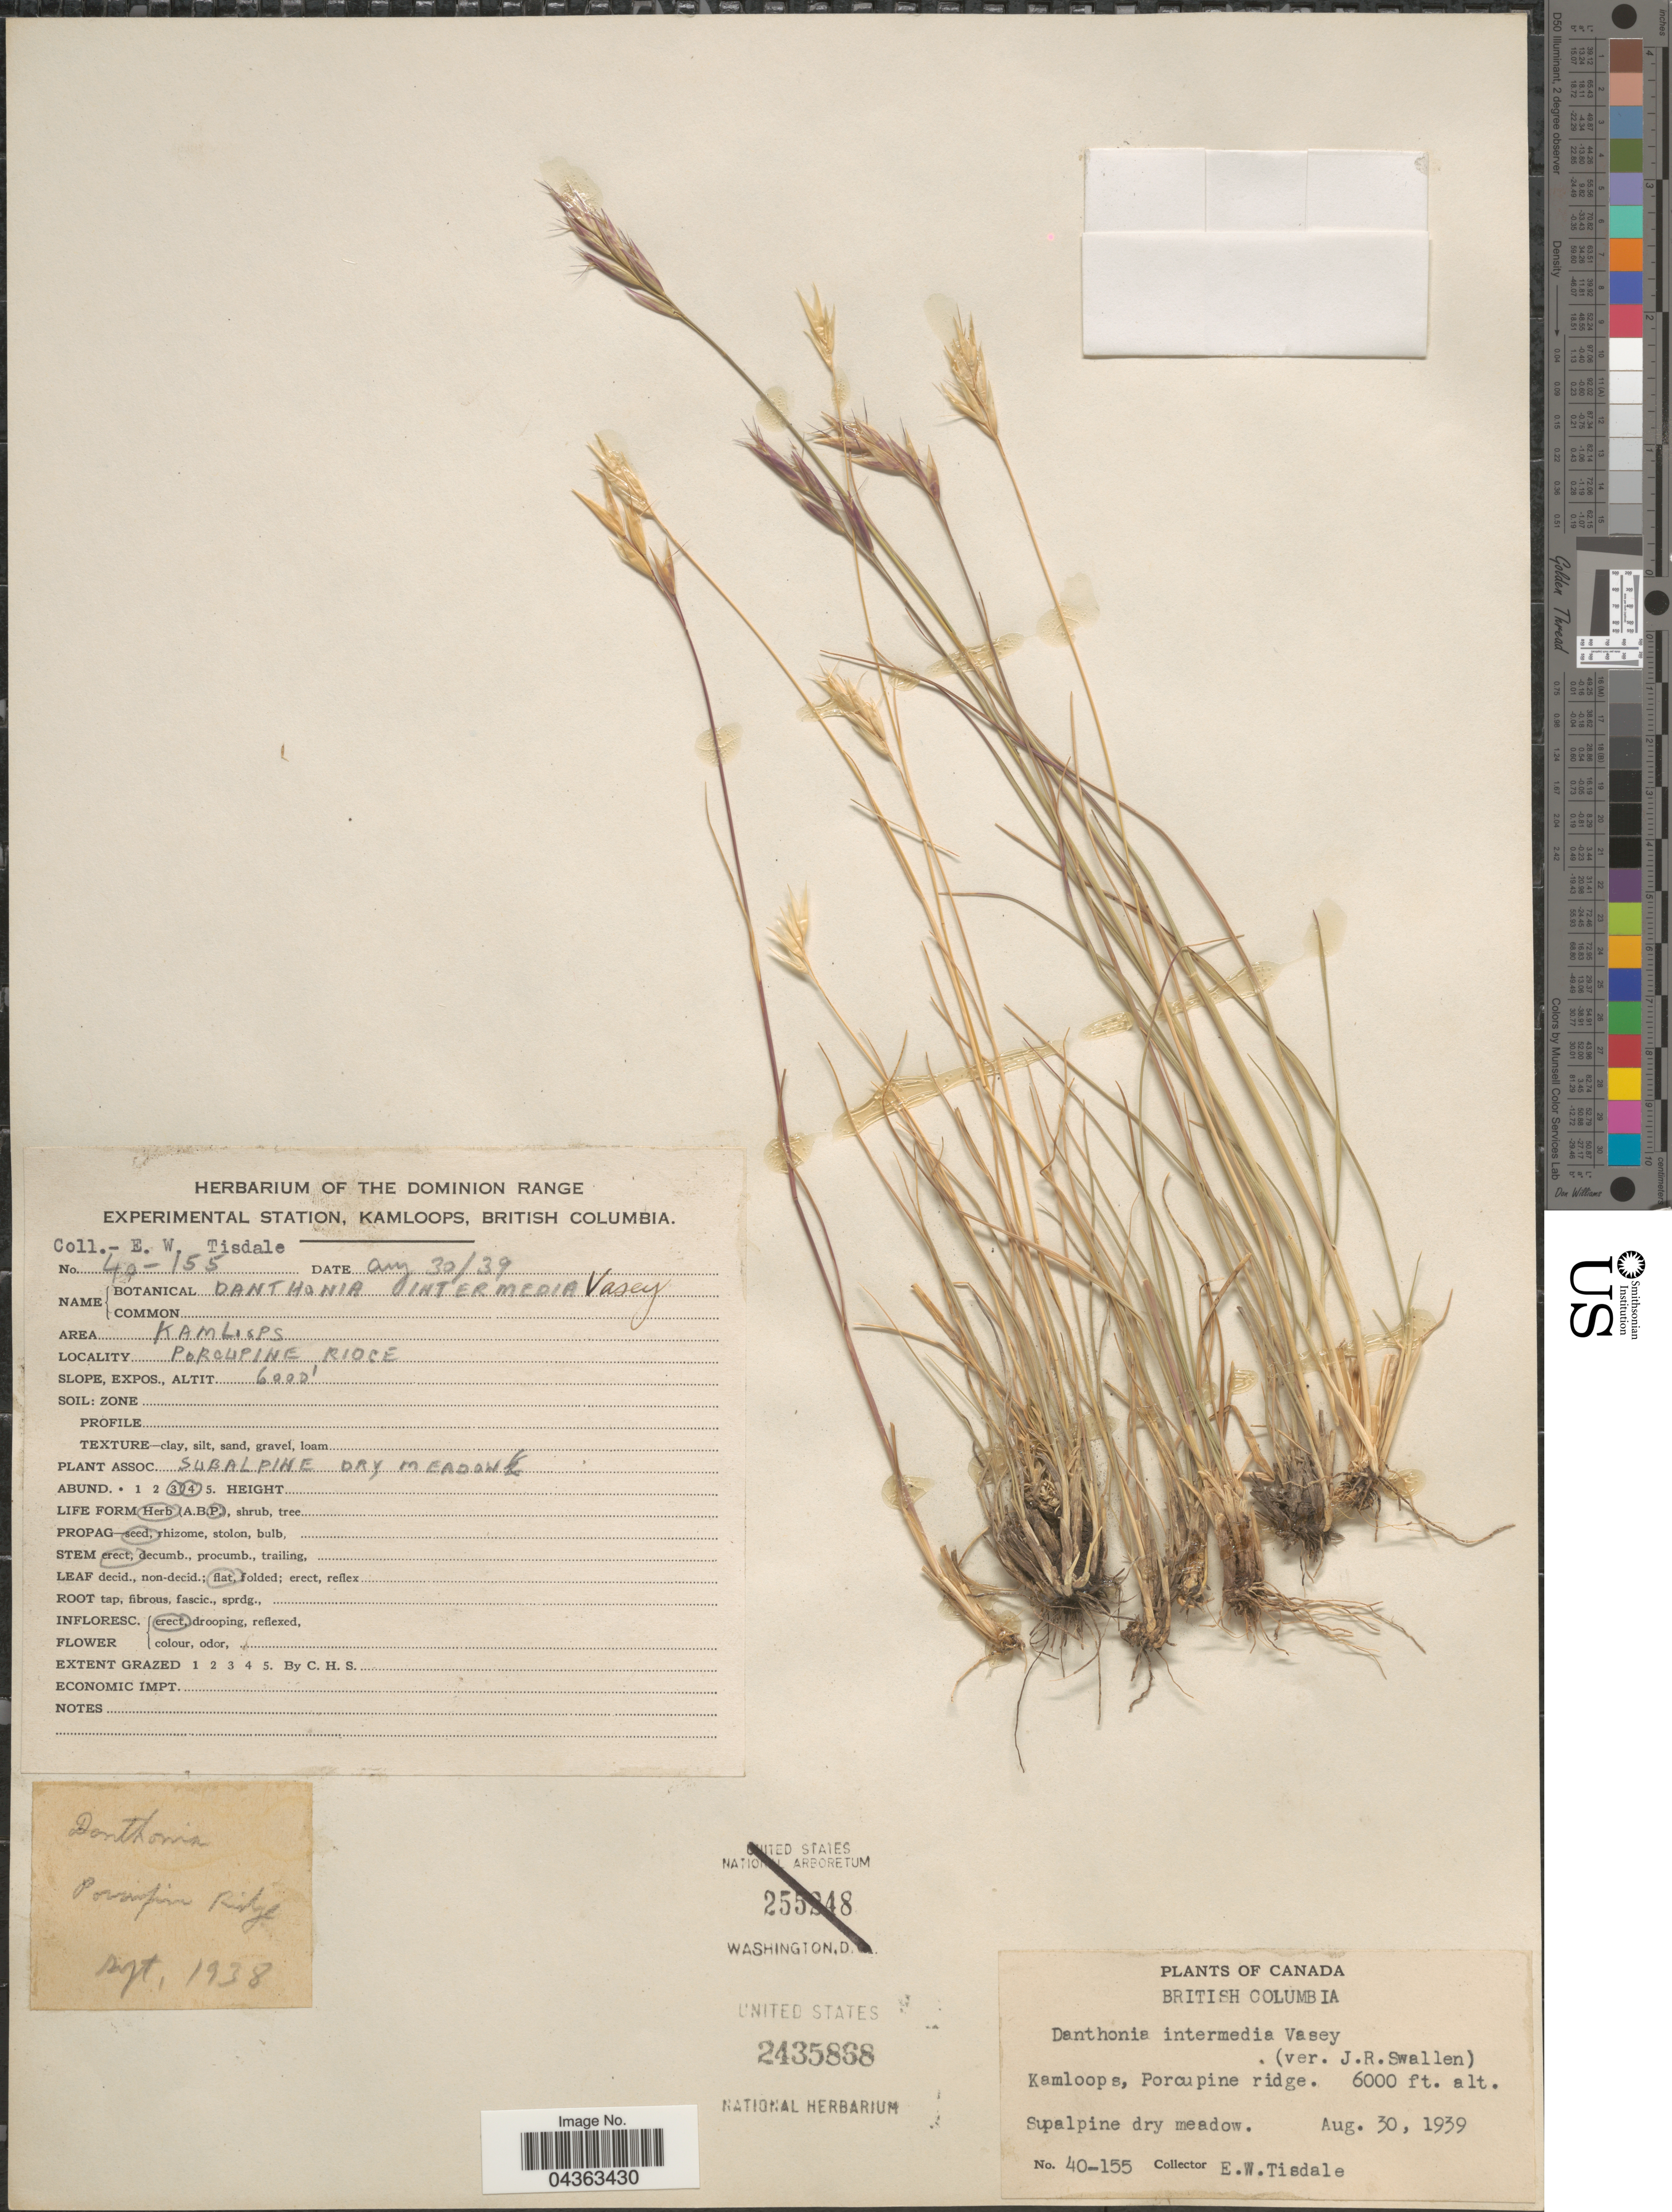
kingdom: Plantae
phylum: Tracheophyta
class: Liliopsida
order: Poales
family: Poaceae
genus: Danthonia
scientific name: Danthonia intermedia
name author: Vasey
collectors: E. Tisdale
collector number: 40-155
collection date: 1939-08-30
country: Canada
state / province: British Columbia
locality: Area Kamloops, Porcupine ridge. Subalpine dry meadow.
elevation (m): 1829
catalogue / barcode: US 2435868